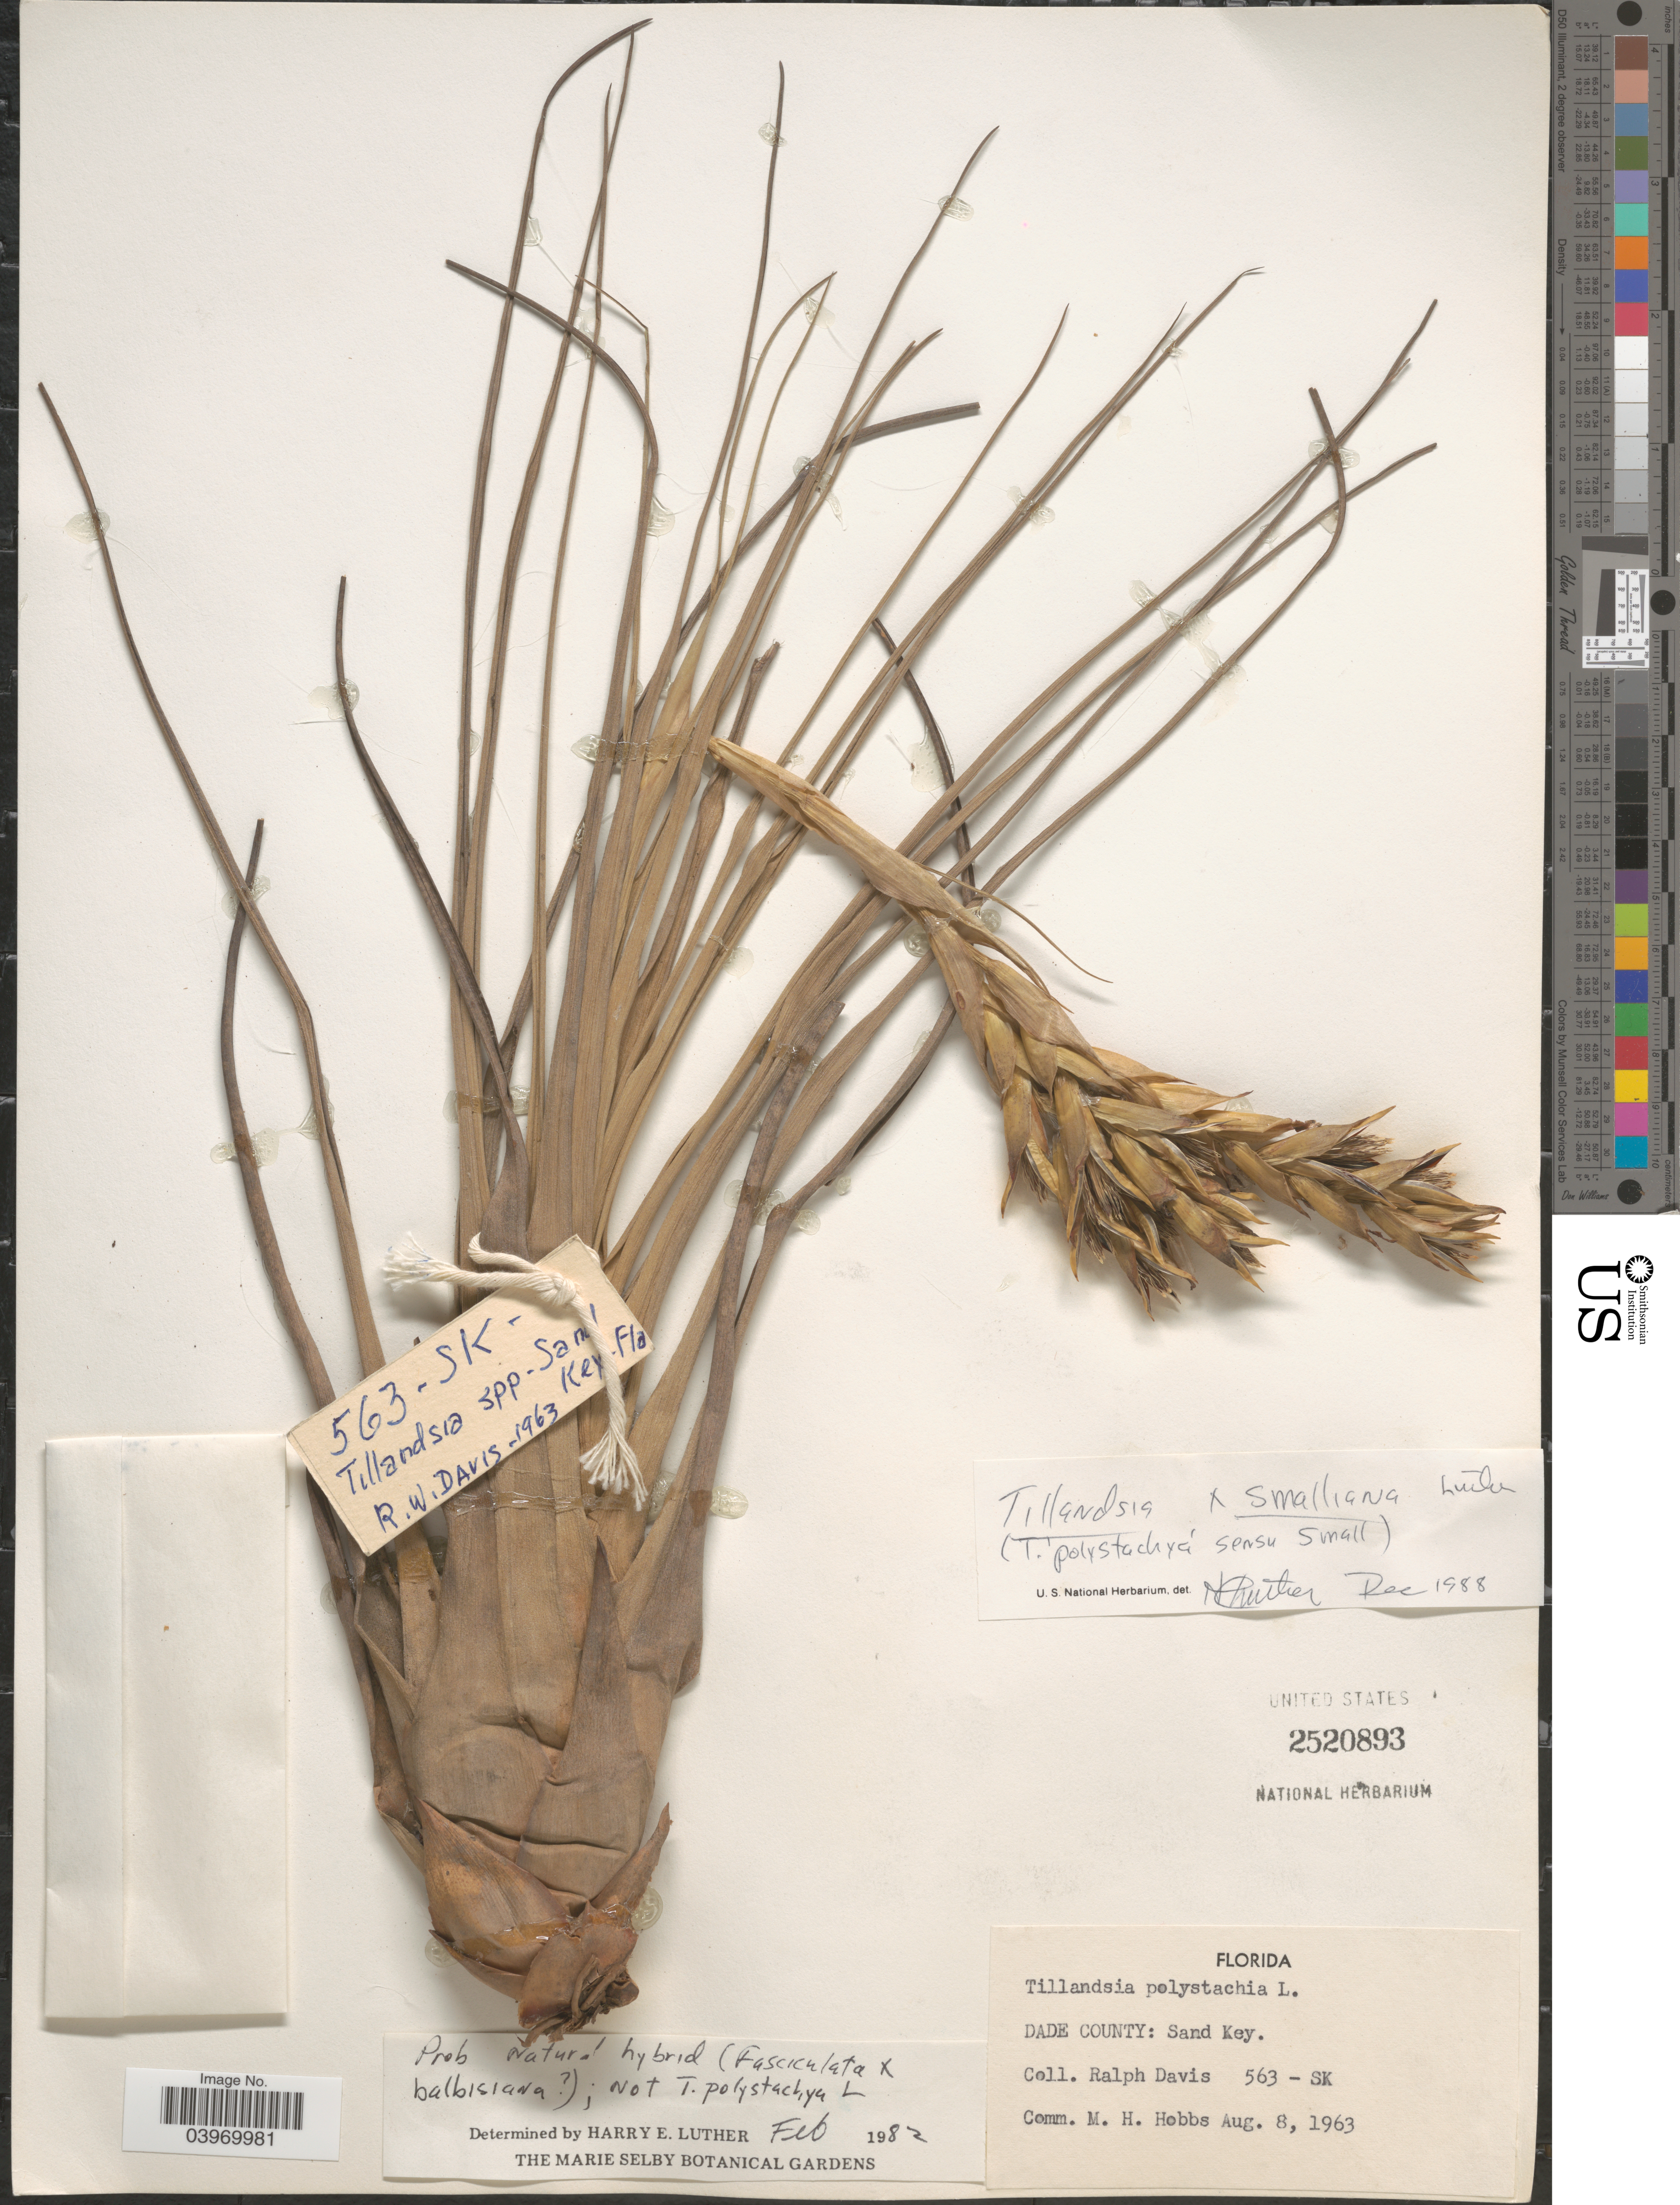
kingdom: Plantae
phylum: Tracheophyta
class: Liliopsida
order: Poales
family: Bromeliaceae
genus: Tillandsia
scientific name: Tillandsia x smalliana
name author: H.E. Luther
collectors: R. Davis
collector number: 563-SK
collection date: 1963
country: United States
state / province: Florida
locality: Dade County: Sand Key.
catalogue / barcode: US 2520893